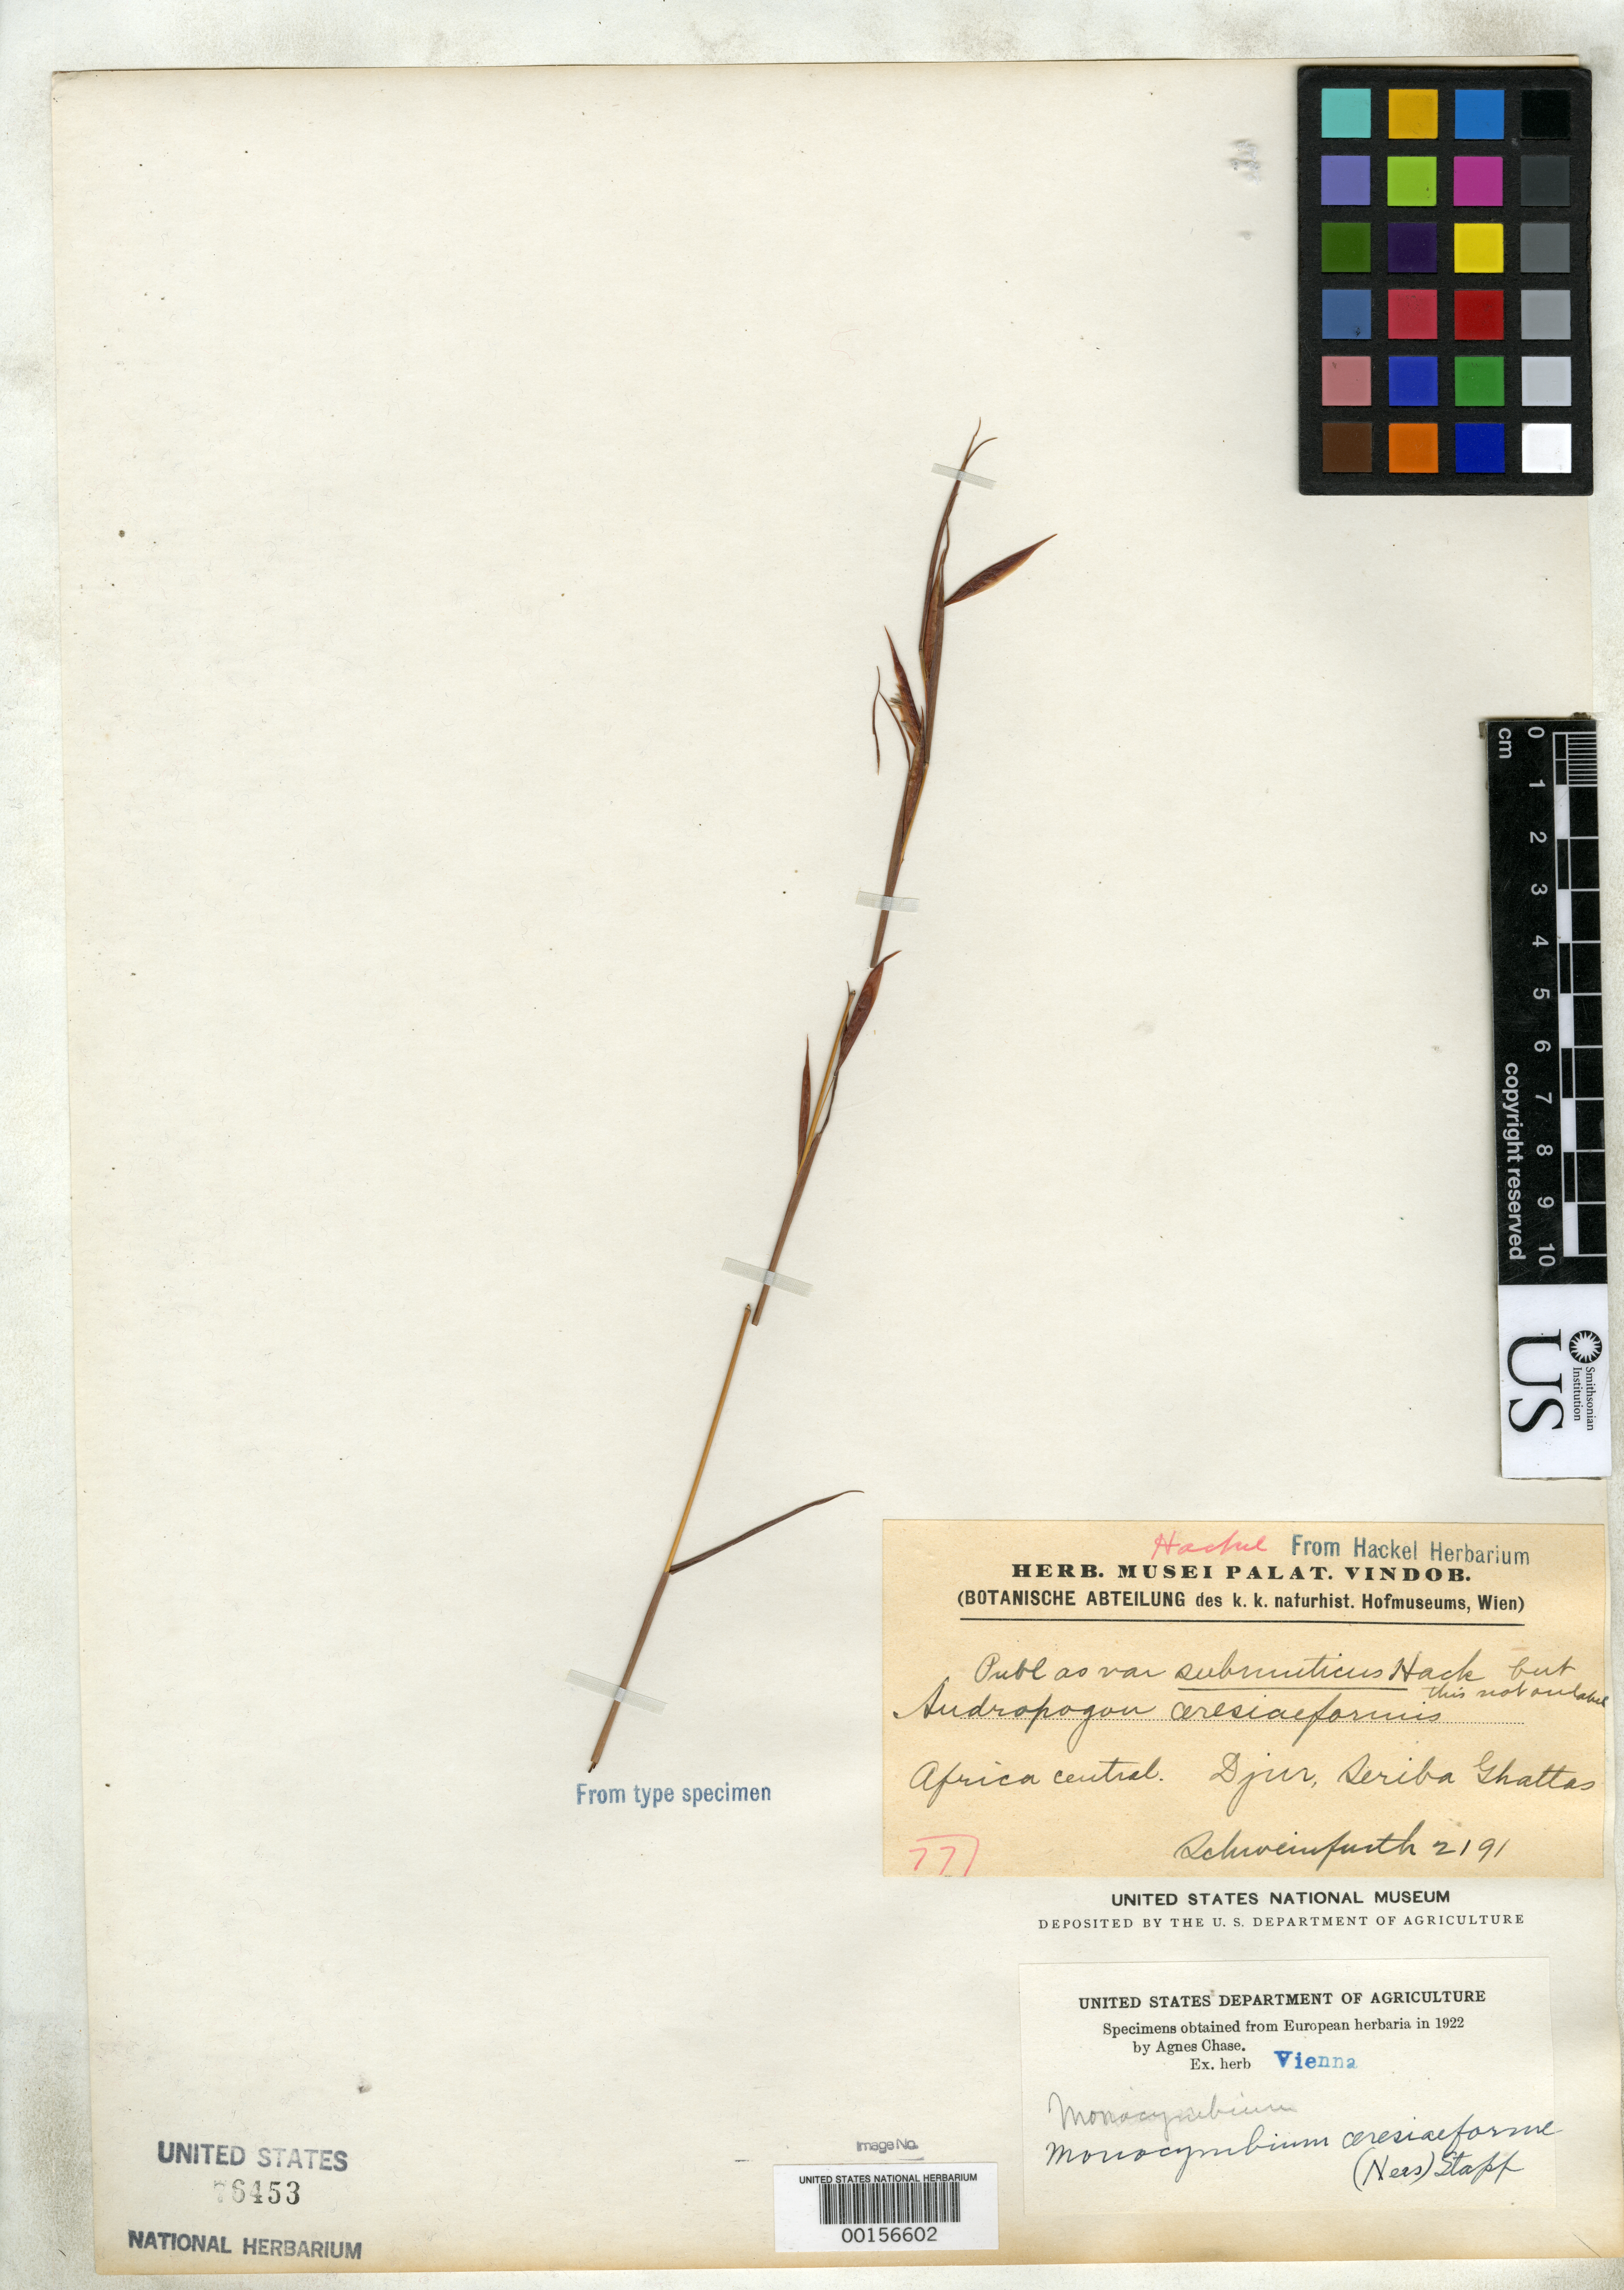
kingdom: Plantae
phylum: Tracheophyta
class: Liliopsida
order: Poales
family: Poaceae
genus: Andropogon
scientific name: Andropogon ceresiiformis var. submuticus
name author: Hack. in A. DC.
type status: Type Fragment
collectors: G. A. Schweinfurth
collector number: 2191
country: Sudan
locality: Central Africa, Pr. Seriba Ghattas, in Terra Djur.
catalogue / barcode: US 76453